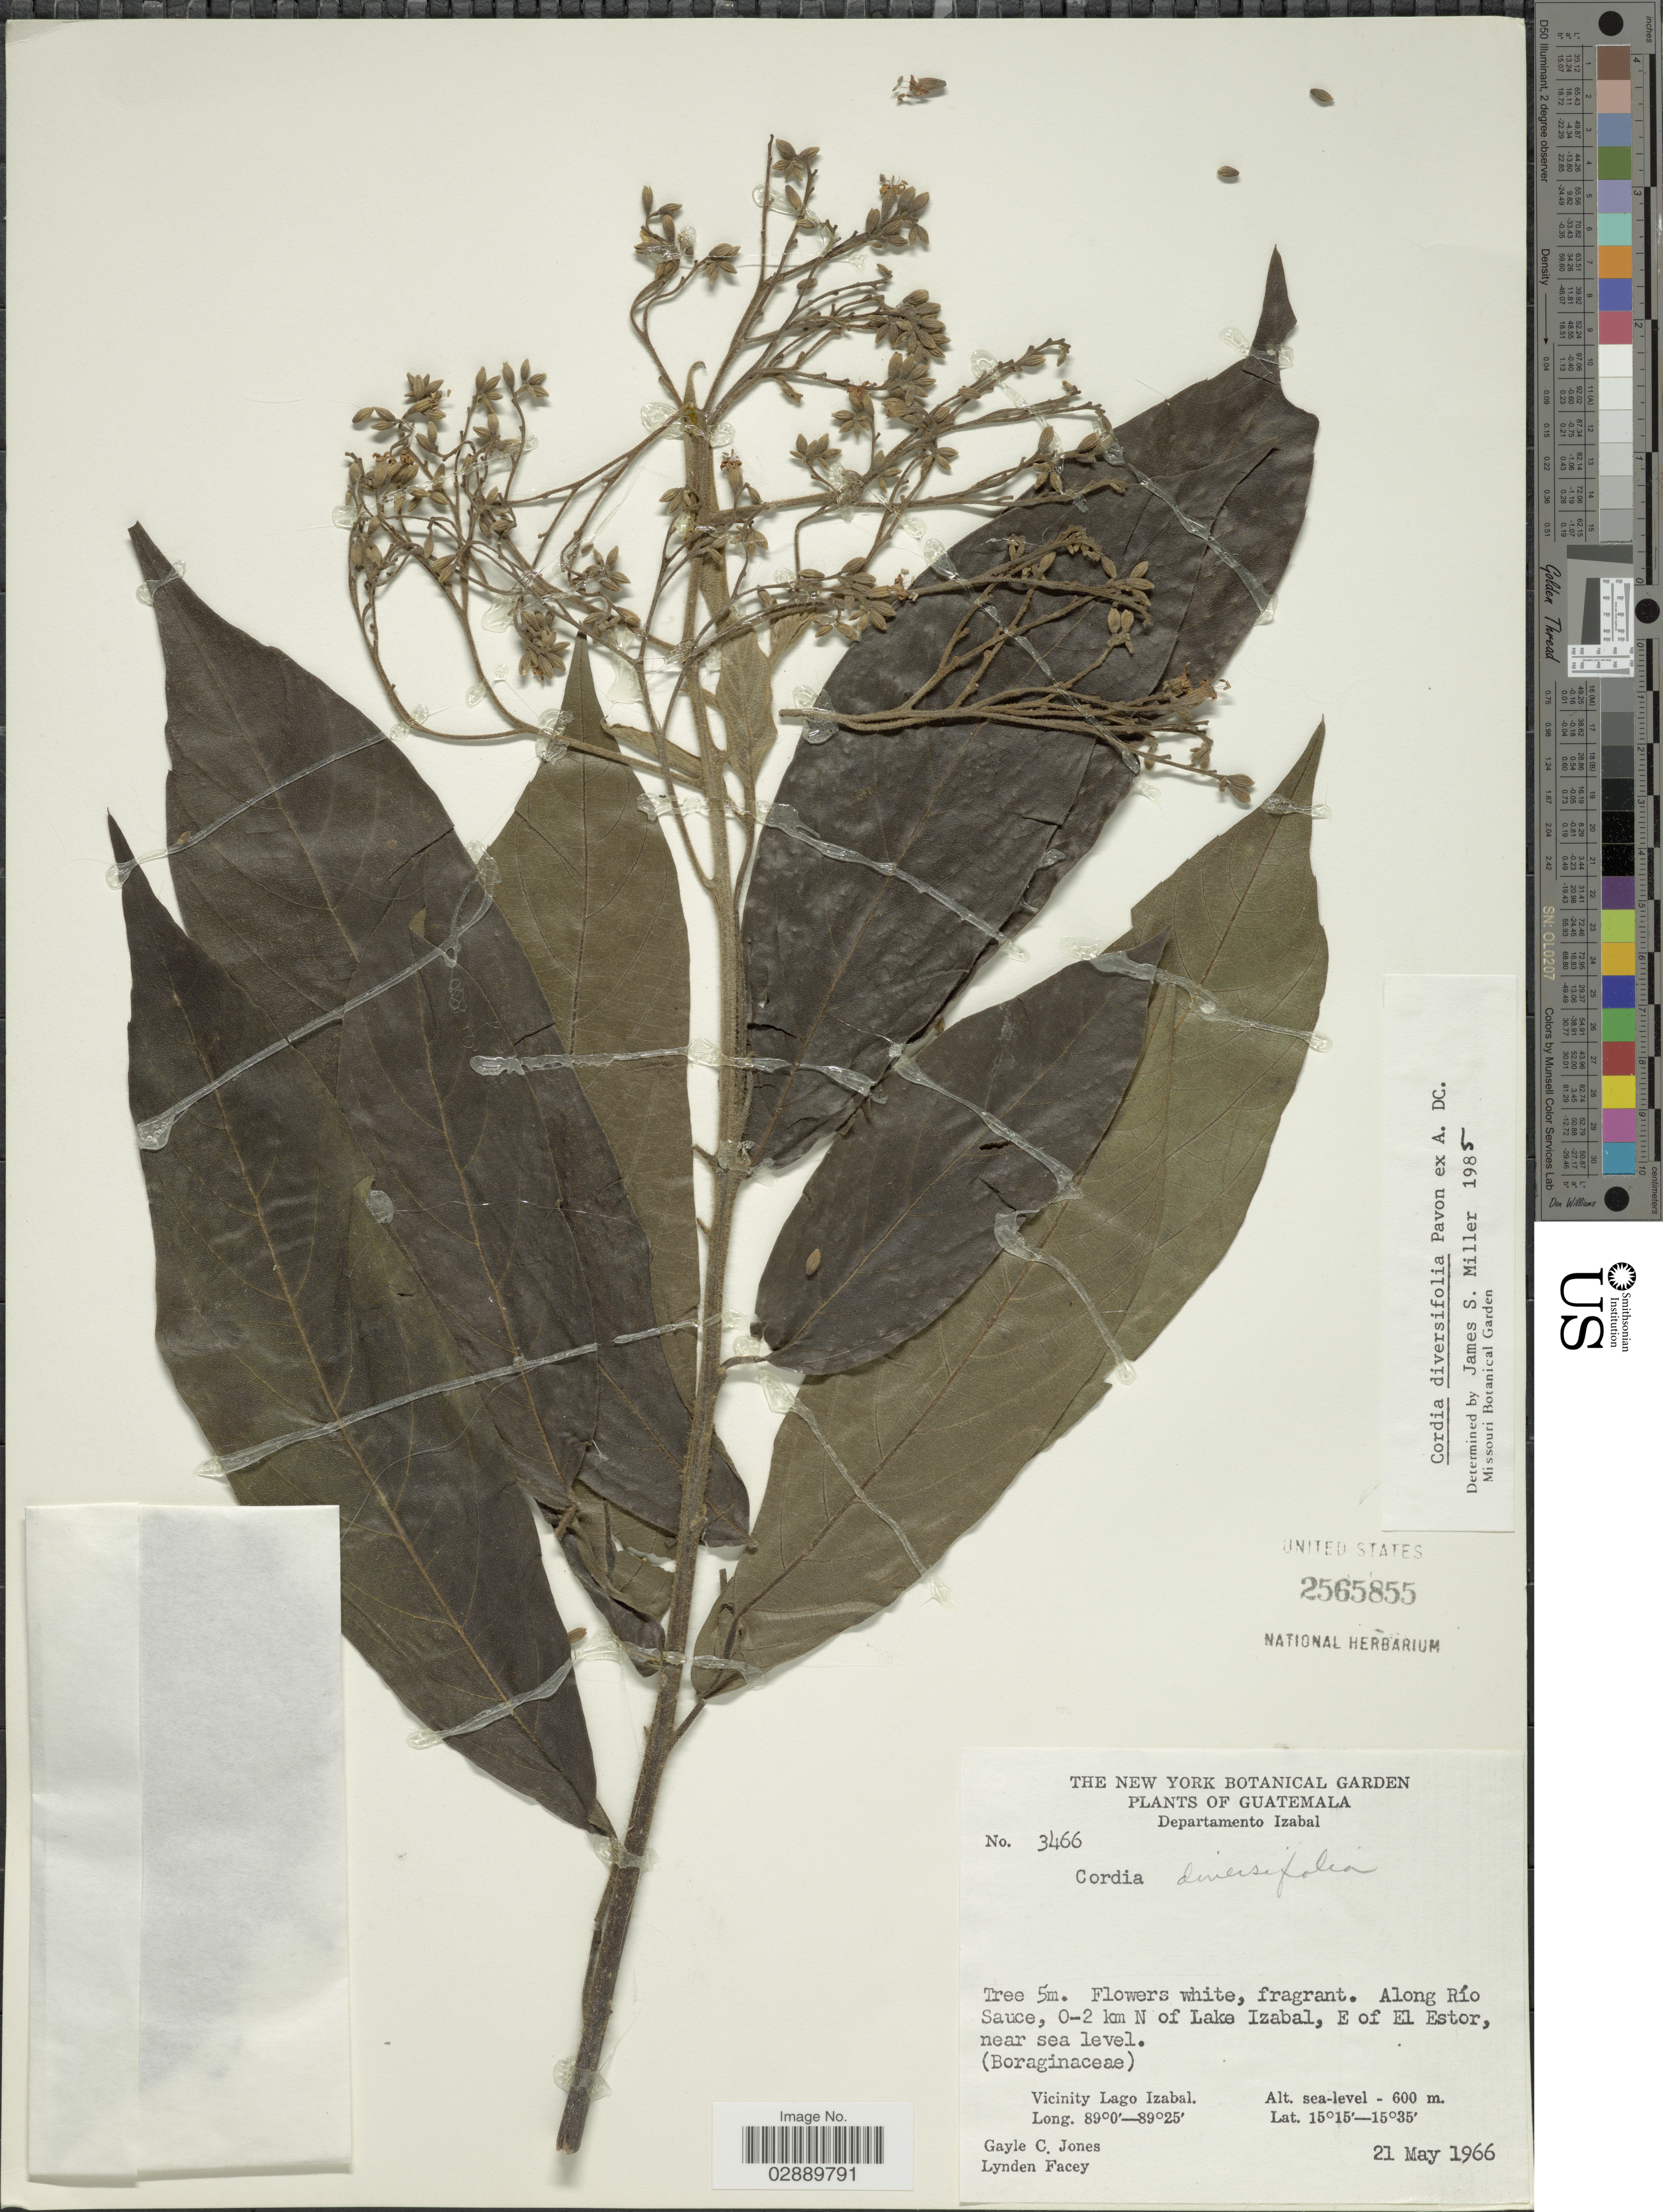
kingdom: Plantae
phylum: Tracheophyta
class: Magnoliopsida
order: Boraginales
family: Cordiaceae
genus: Cordia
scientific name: Cordia diversifolia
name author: Pav. ex DC.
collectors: G. C. Jones & L. Facey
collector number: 3466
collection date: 1966-05-21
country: Guatemala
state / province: Izabal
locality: Departamento Izabal. Along Río Sauce, 0-2 km N of Lake Izabal, E of El Estor, near sea level. Vicinity of Izabal.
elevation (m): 0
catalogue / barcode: US 2565855